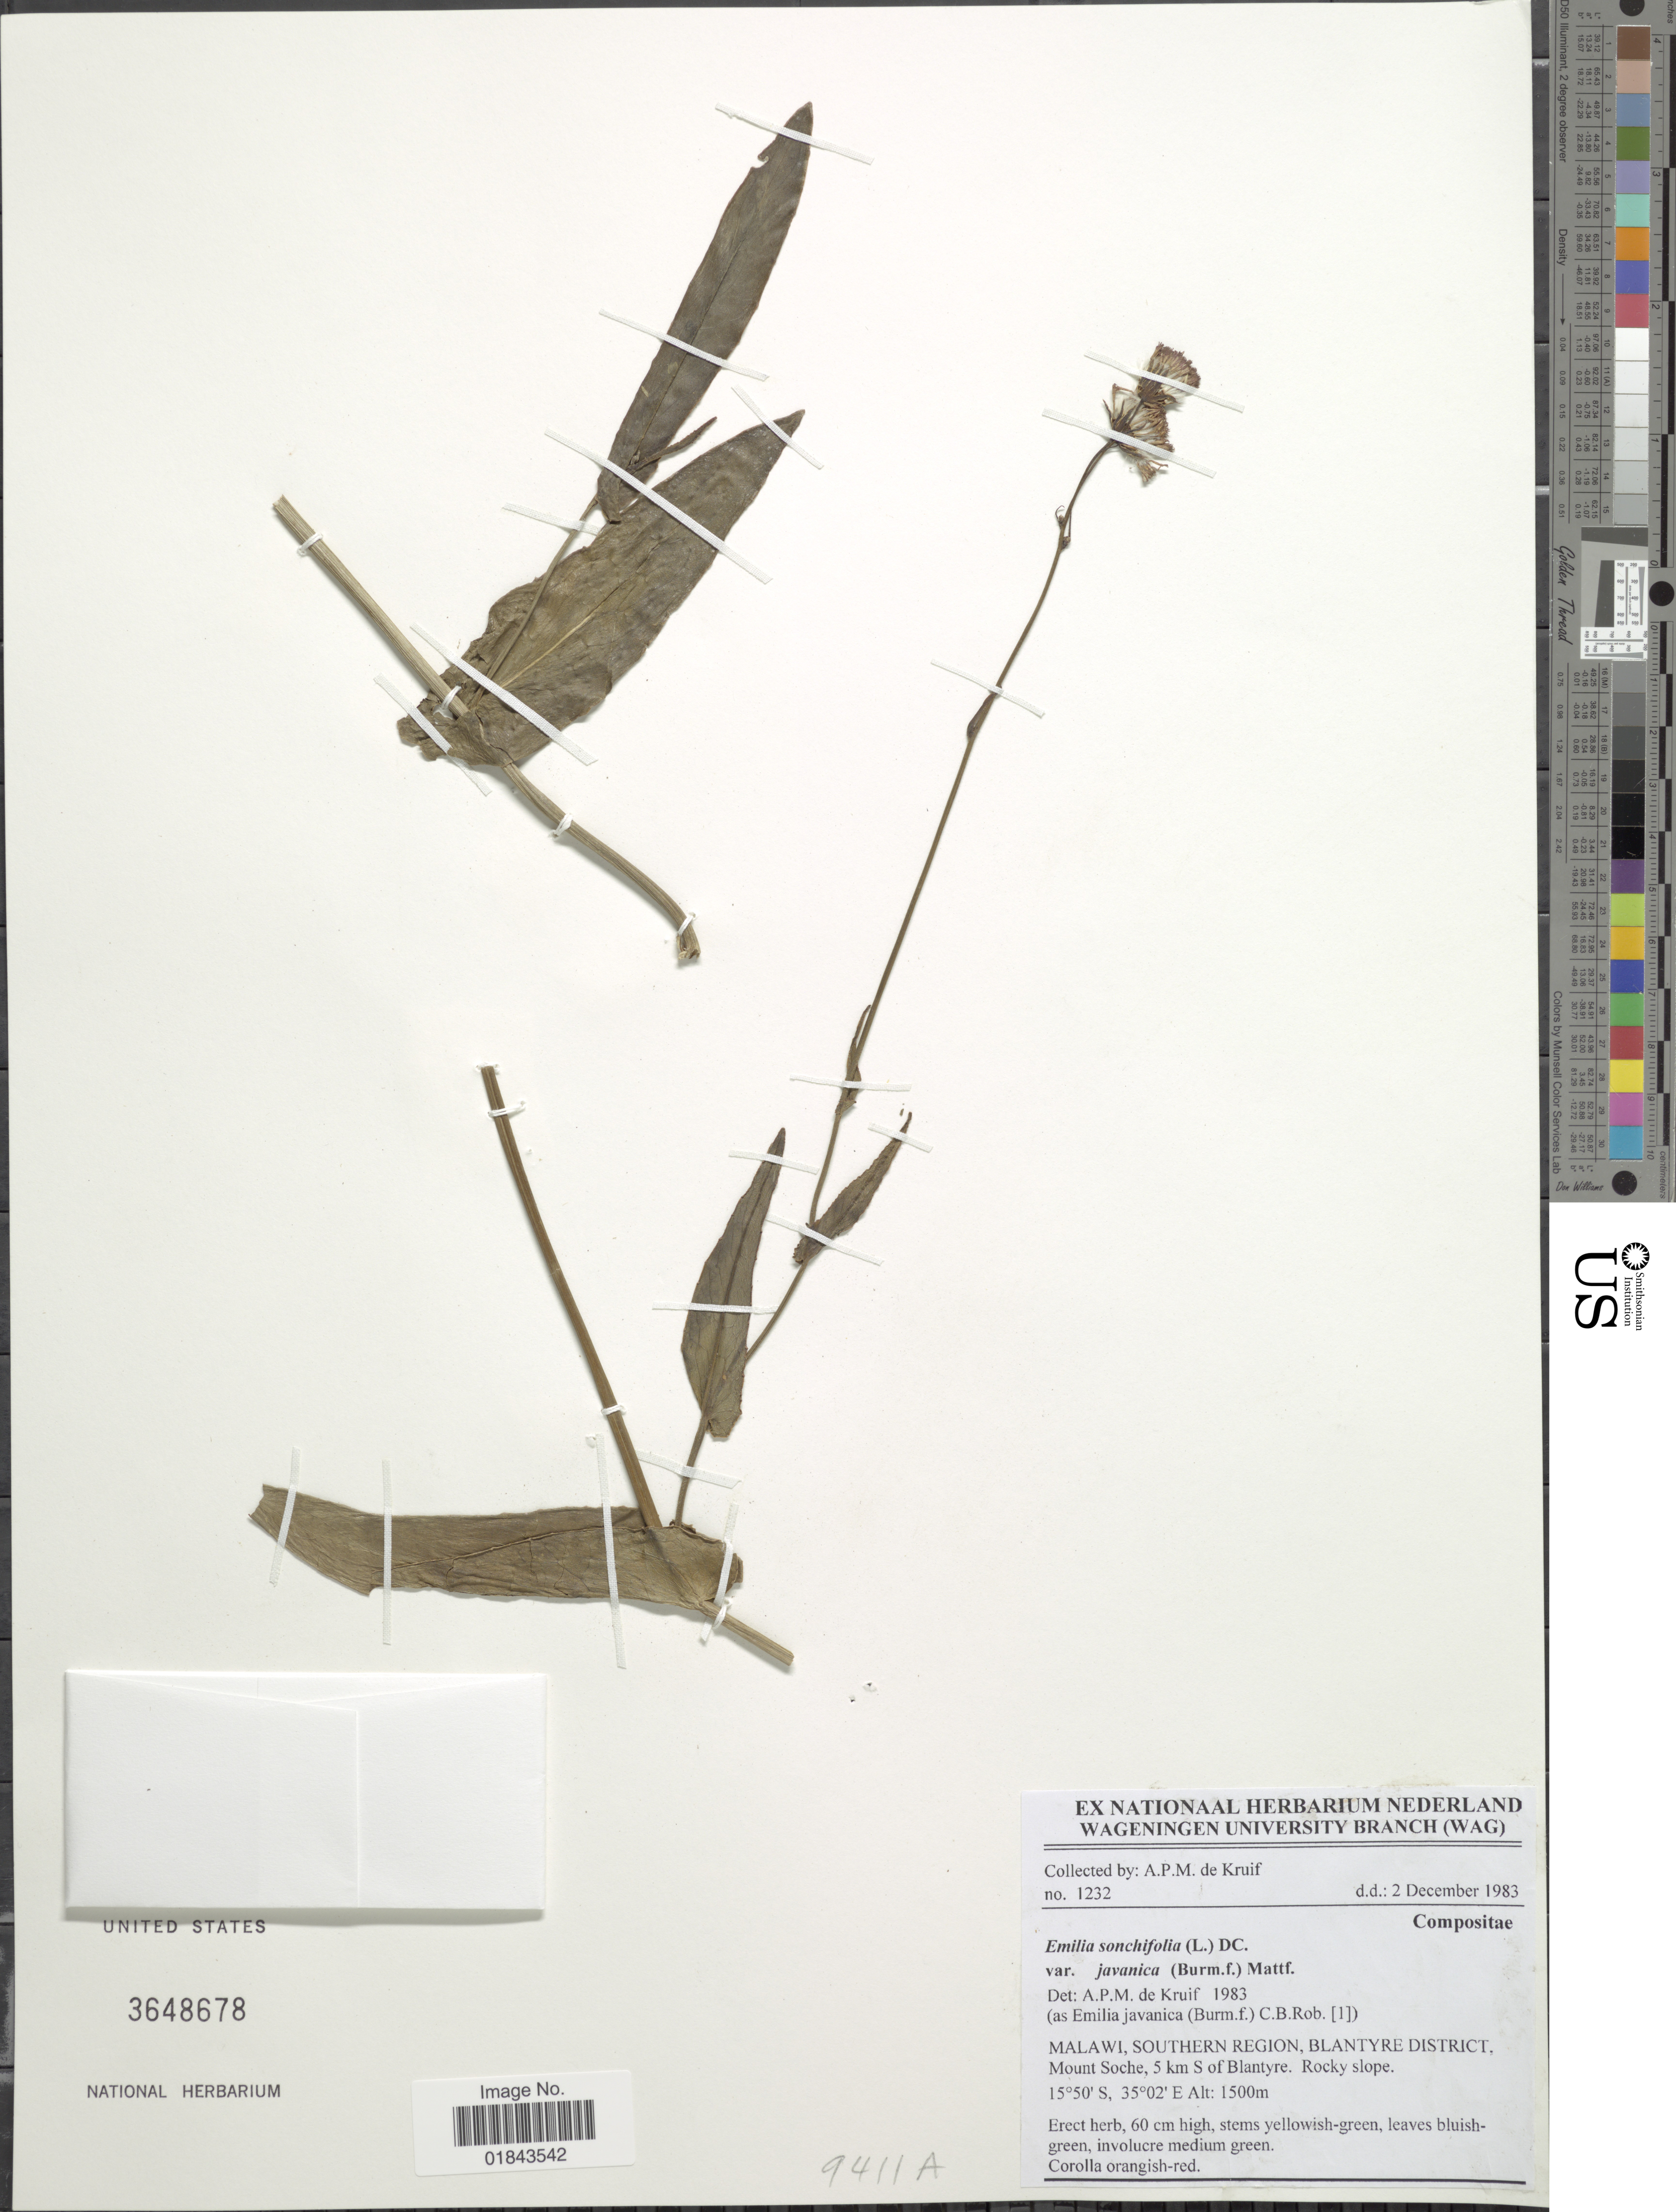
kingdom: Plantae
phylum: Tracheophyta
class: Magnoliopsida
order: Asterales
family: Asteraceae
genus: Emilia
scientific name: Emilia sonchifolia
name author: (L.) DC.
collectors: A. P. de Kruif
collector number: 1232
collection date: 1983-12-02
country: Malawi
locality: Malawi, Southern Region, Blantyre District, Mount Soche, 5 km S of Blantyre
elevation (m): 1500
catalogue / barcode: US 3648678